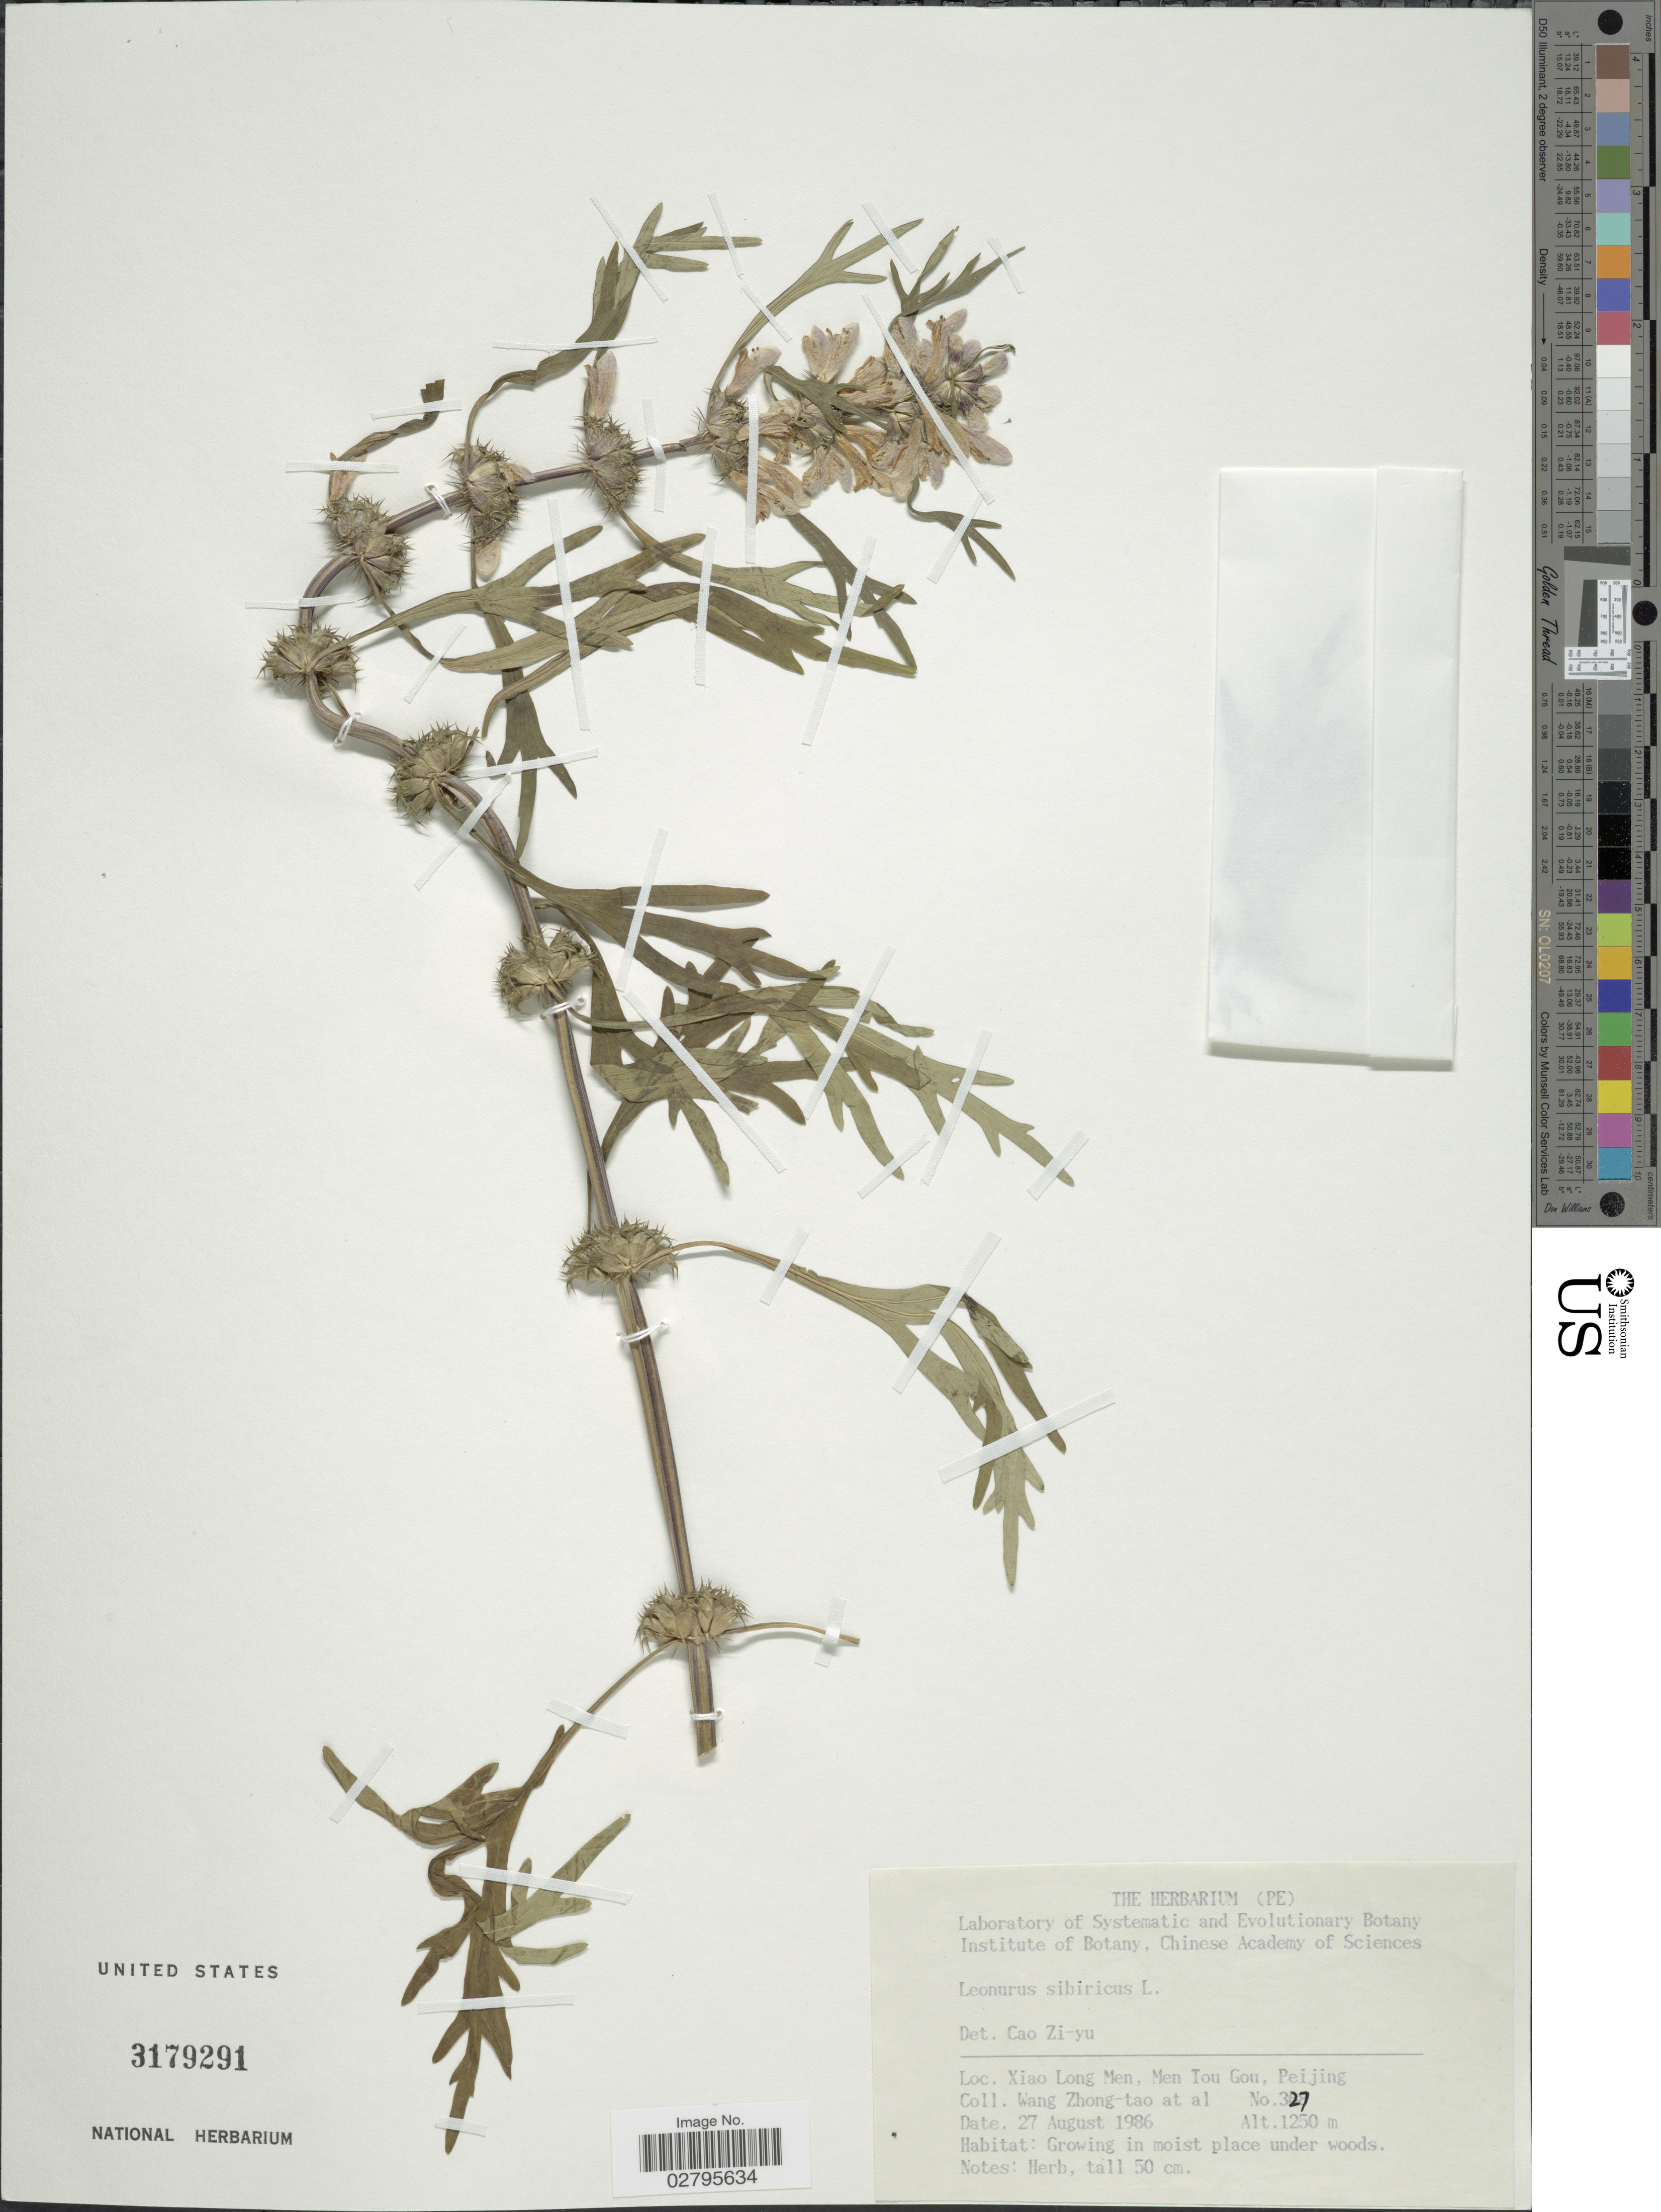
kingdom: Plantae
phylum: Tracheophyta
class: Magnoliopsida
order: Lamiales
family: Lamiaceae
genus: Leonurus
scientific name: Leonurus sibiricus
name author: L.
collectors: W. Zhong-Tao & et al.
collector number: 327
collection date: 1986-08-27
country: China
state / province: Beijing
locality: Xiao Long Men, Men Tou Gou, Peijing.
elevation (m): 1250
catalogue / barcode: US 3179291